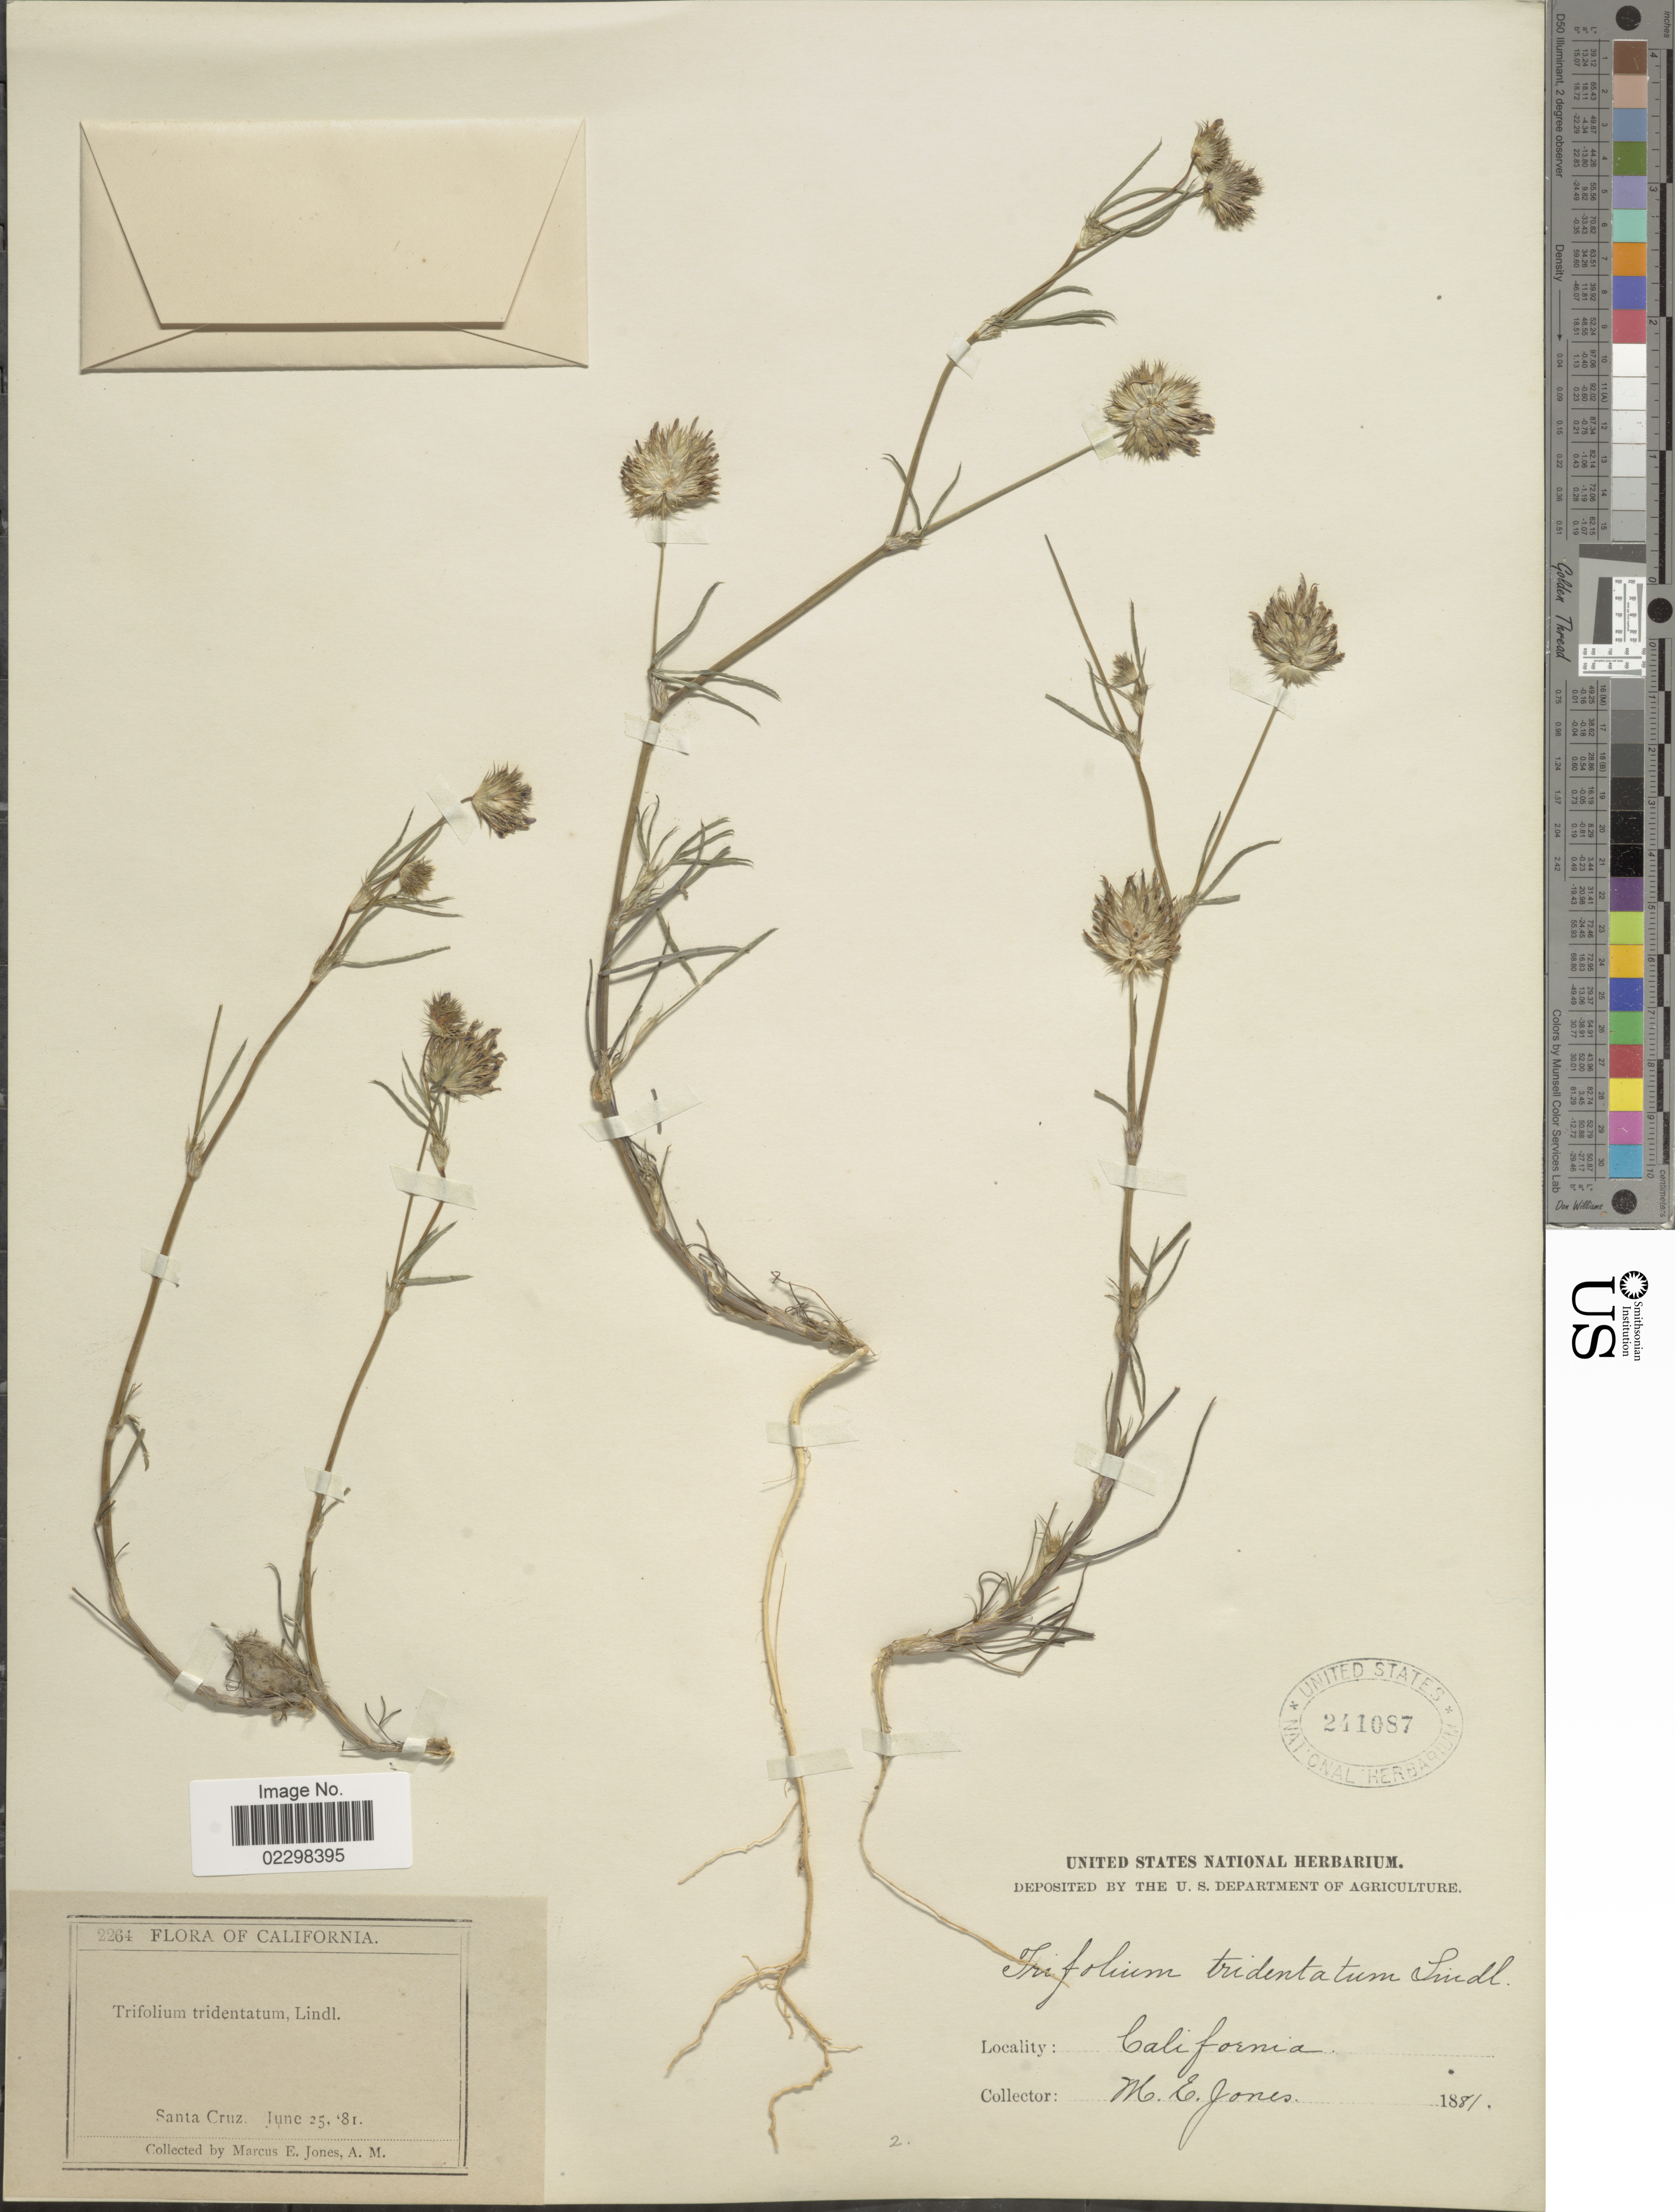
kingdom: Plantae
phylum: Tracheophyta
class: Magnoliopsida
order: Fabales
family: Fabaceae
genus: Trifolium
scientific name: Trifolium tridentatum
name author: Lindl.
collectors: M. E. Jones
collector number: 2264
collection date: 1881-06-25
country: United States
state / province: California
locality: Santa Cruz, California.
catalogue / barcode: US 241087